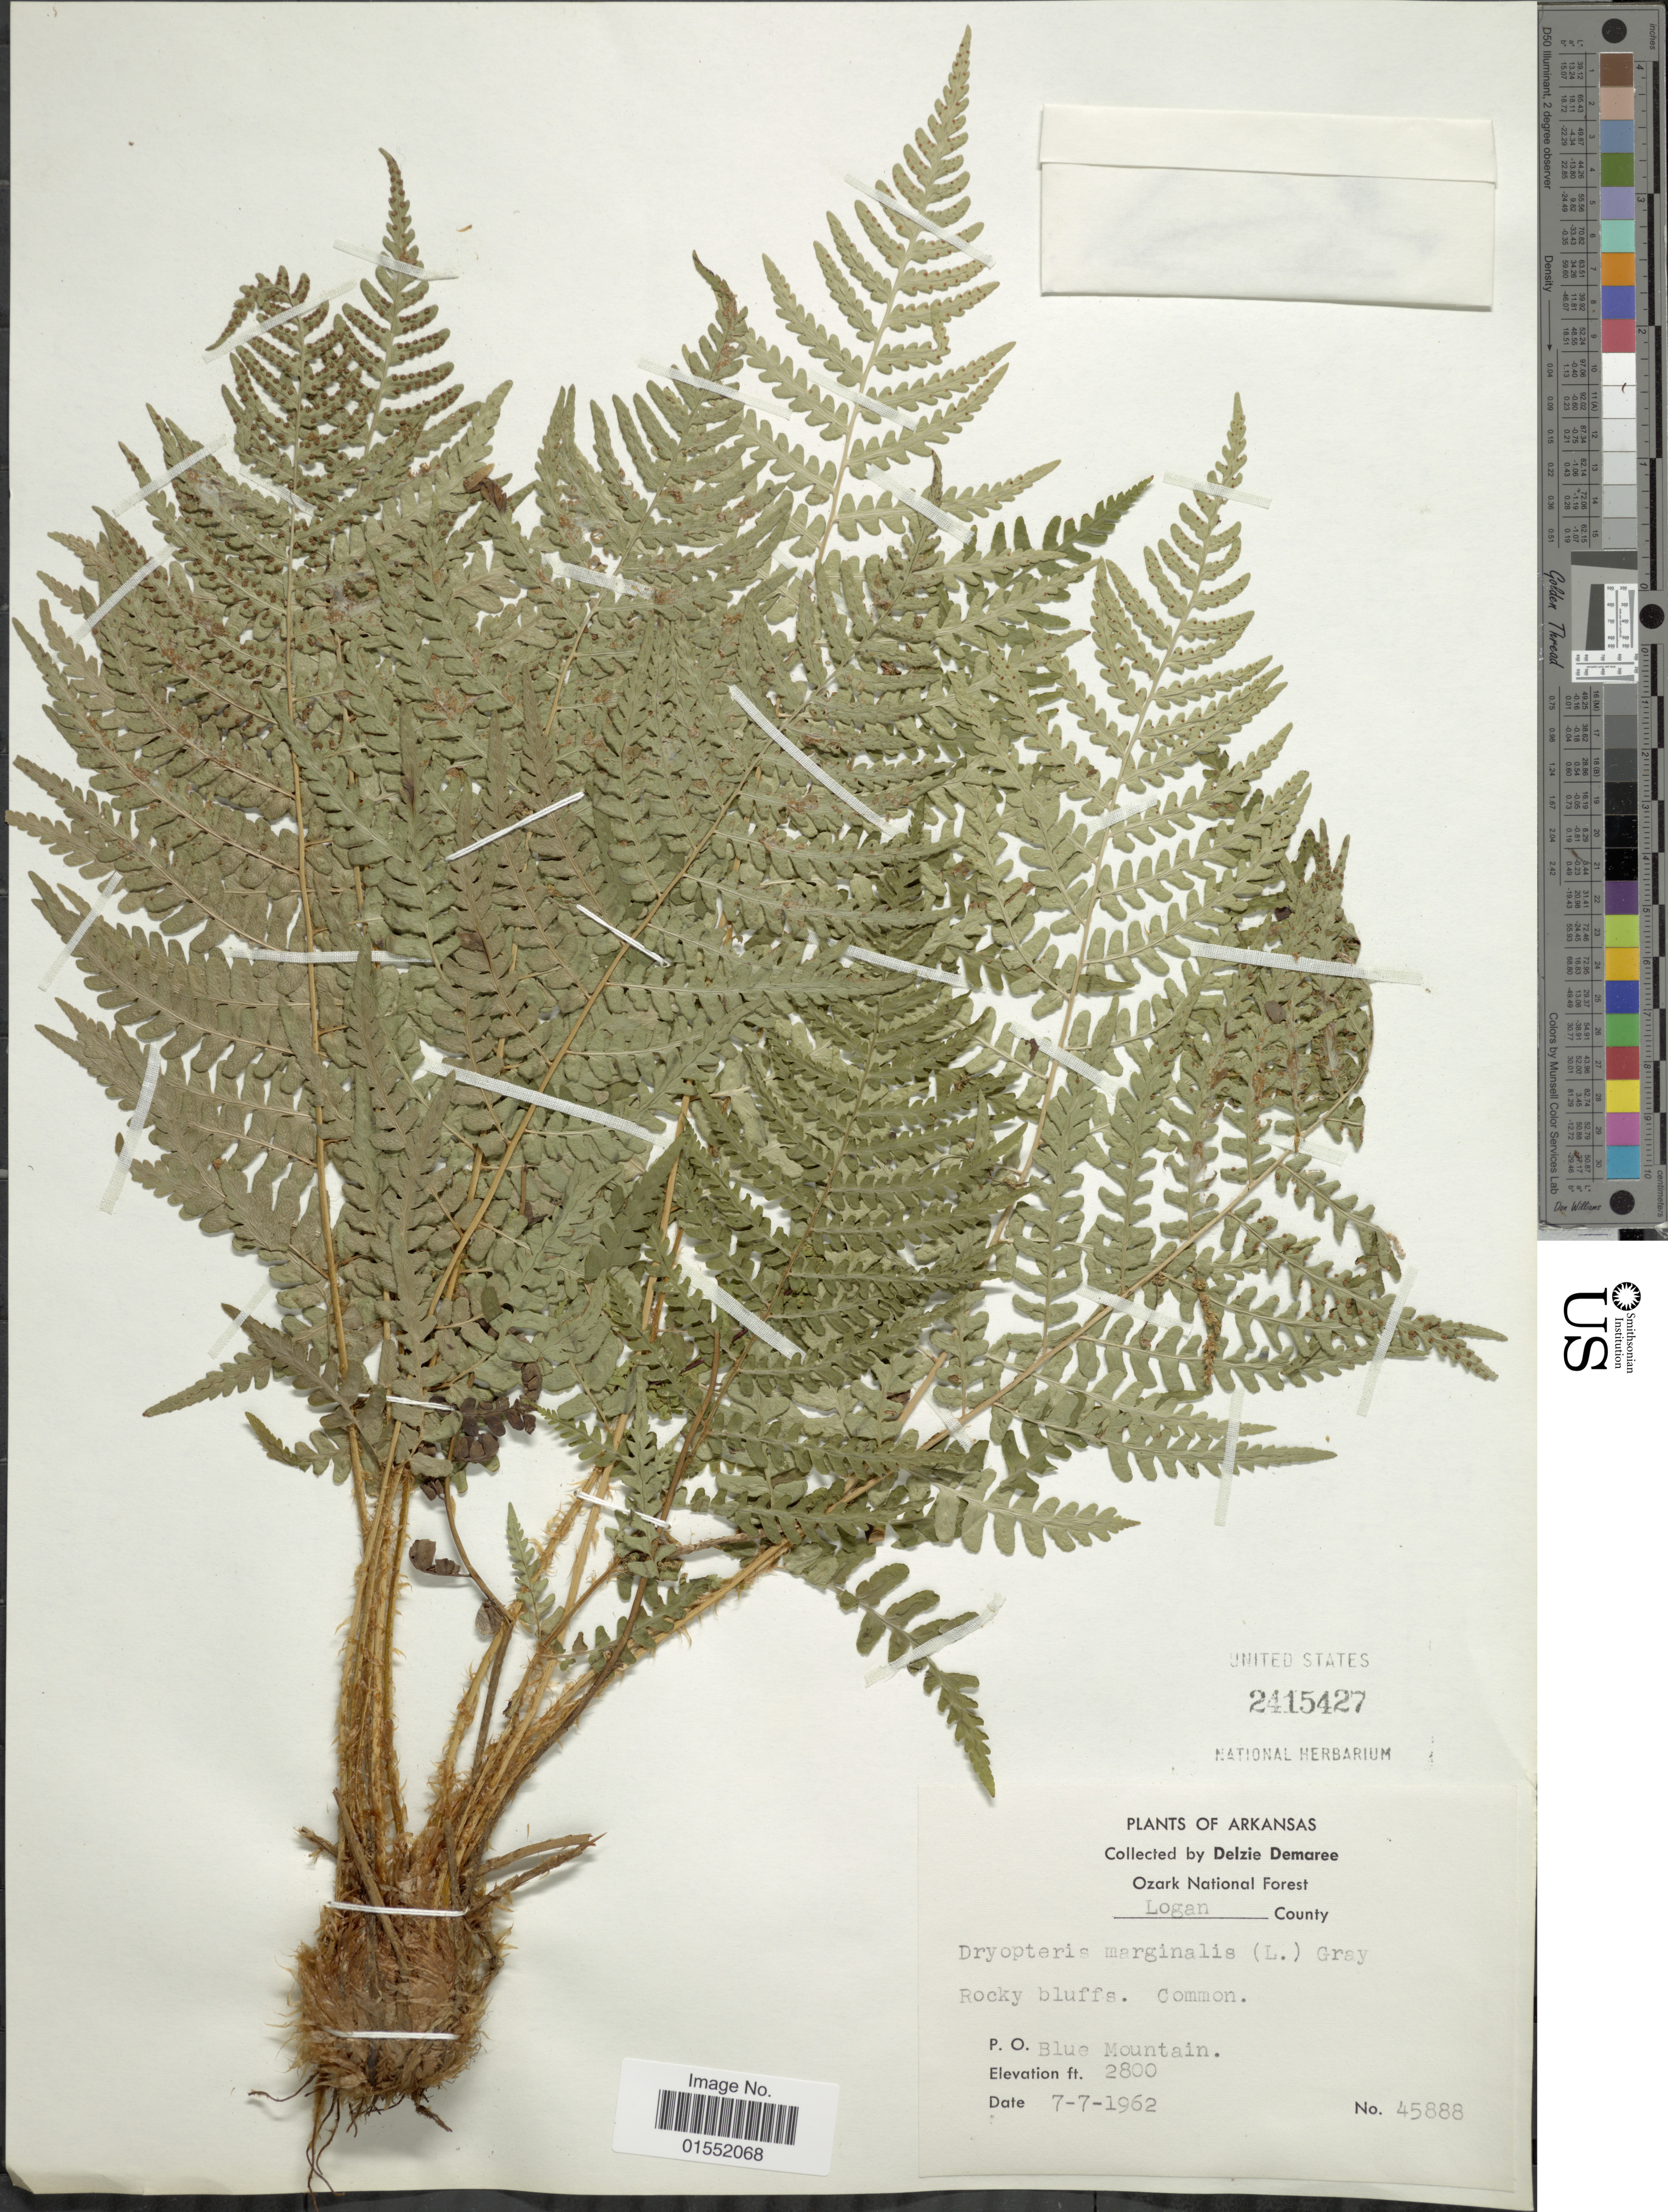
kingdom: Plantae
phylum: Tracheophyta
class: Polypodiopsida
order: Polypodiales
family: Dryopteridaceae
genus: Dryopteris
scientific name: Dryopteris marginalis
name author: (L.) A. Gray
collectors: D. Demaree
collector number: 45888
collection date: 1962-07-07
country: United States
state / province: Arkansas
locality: Ozark National Forest, Logan County, Rocky bluffs, P. O. Blue Mountain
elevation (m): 853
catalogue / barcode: US 2415427